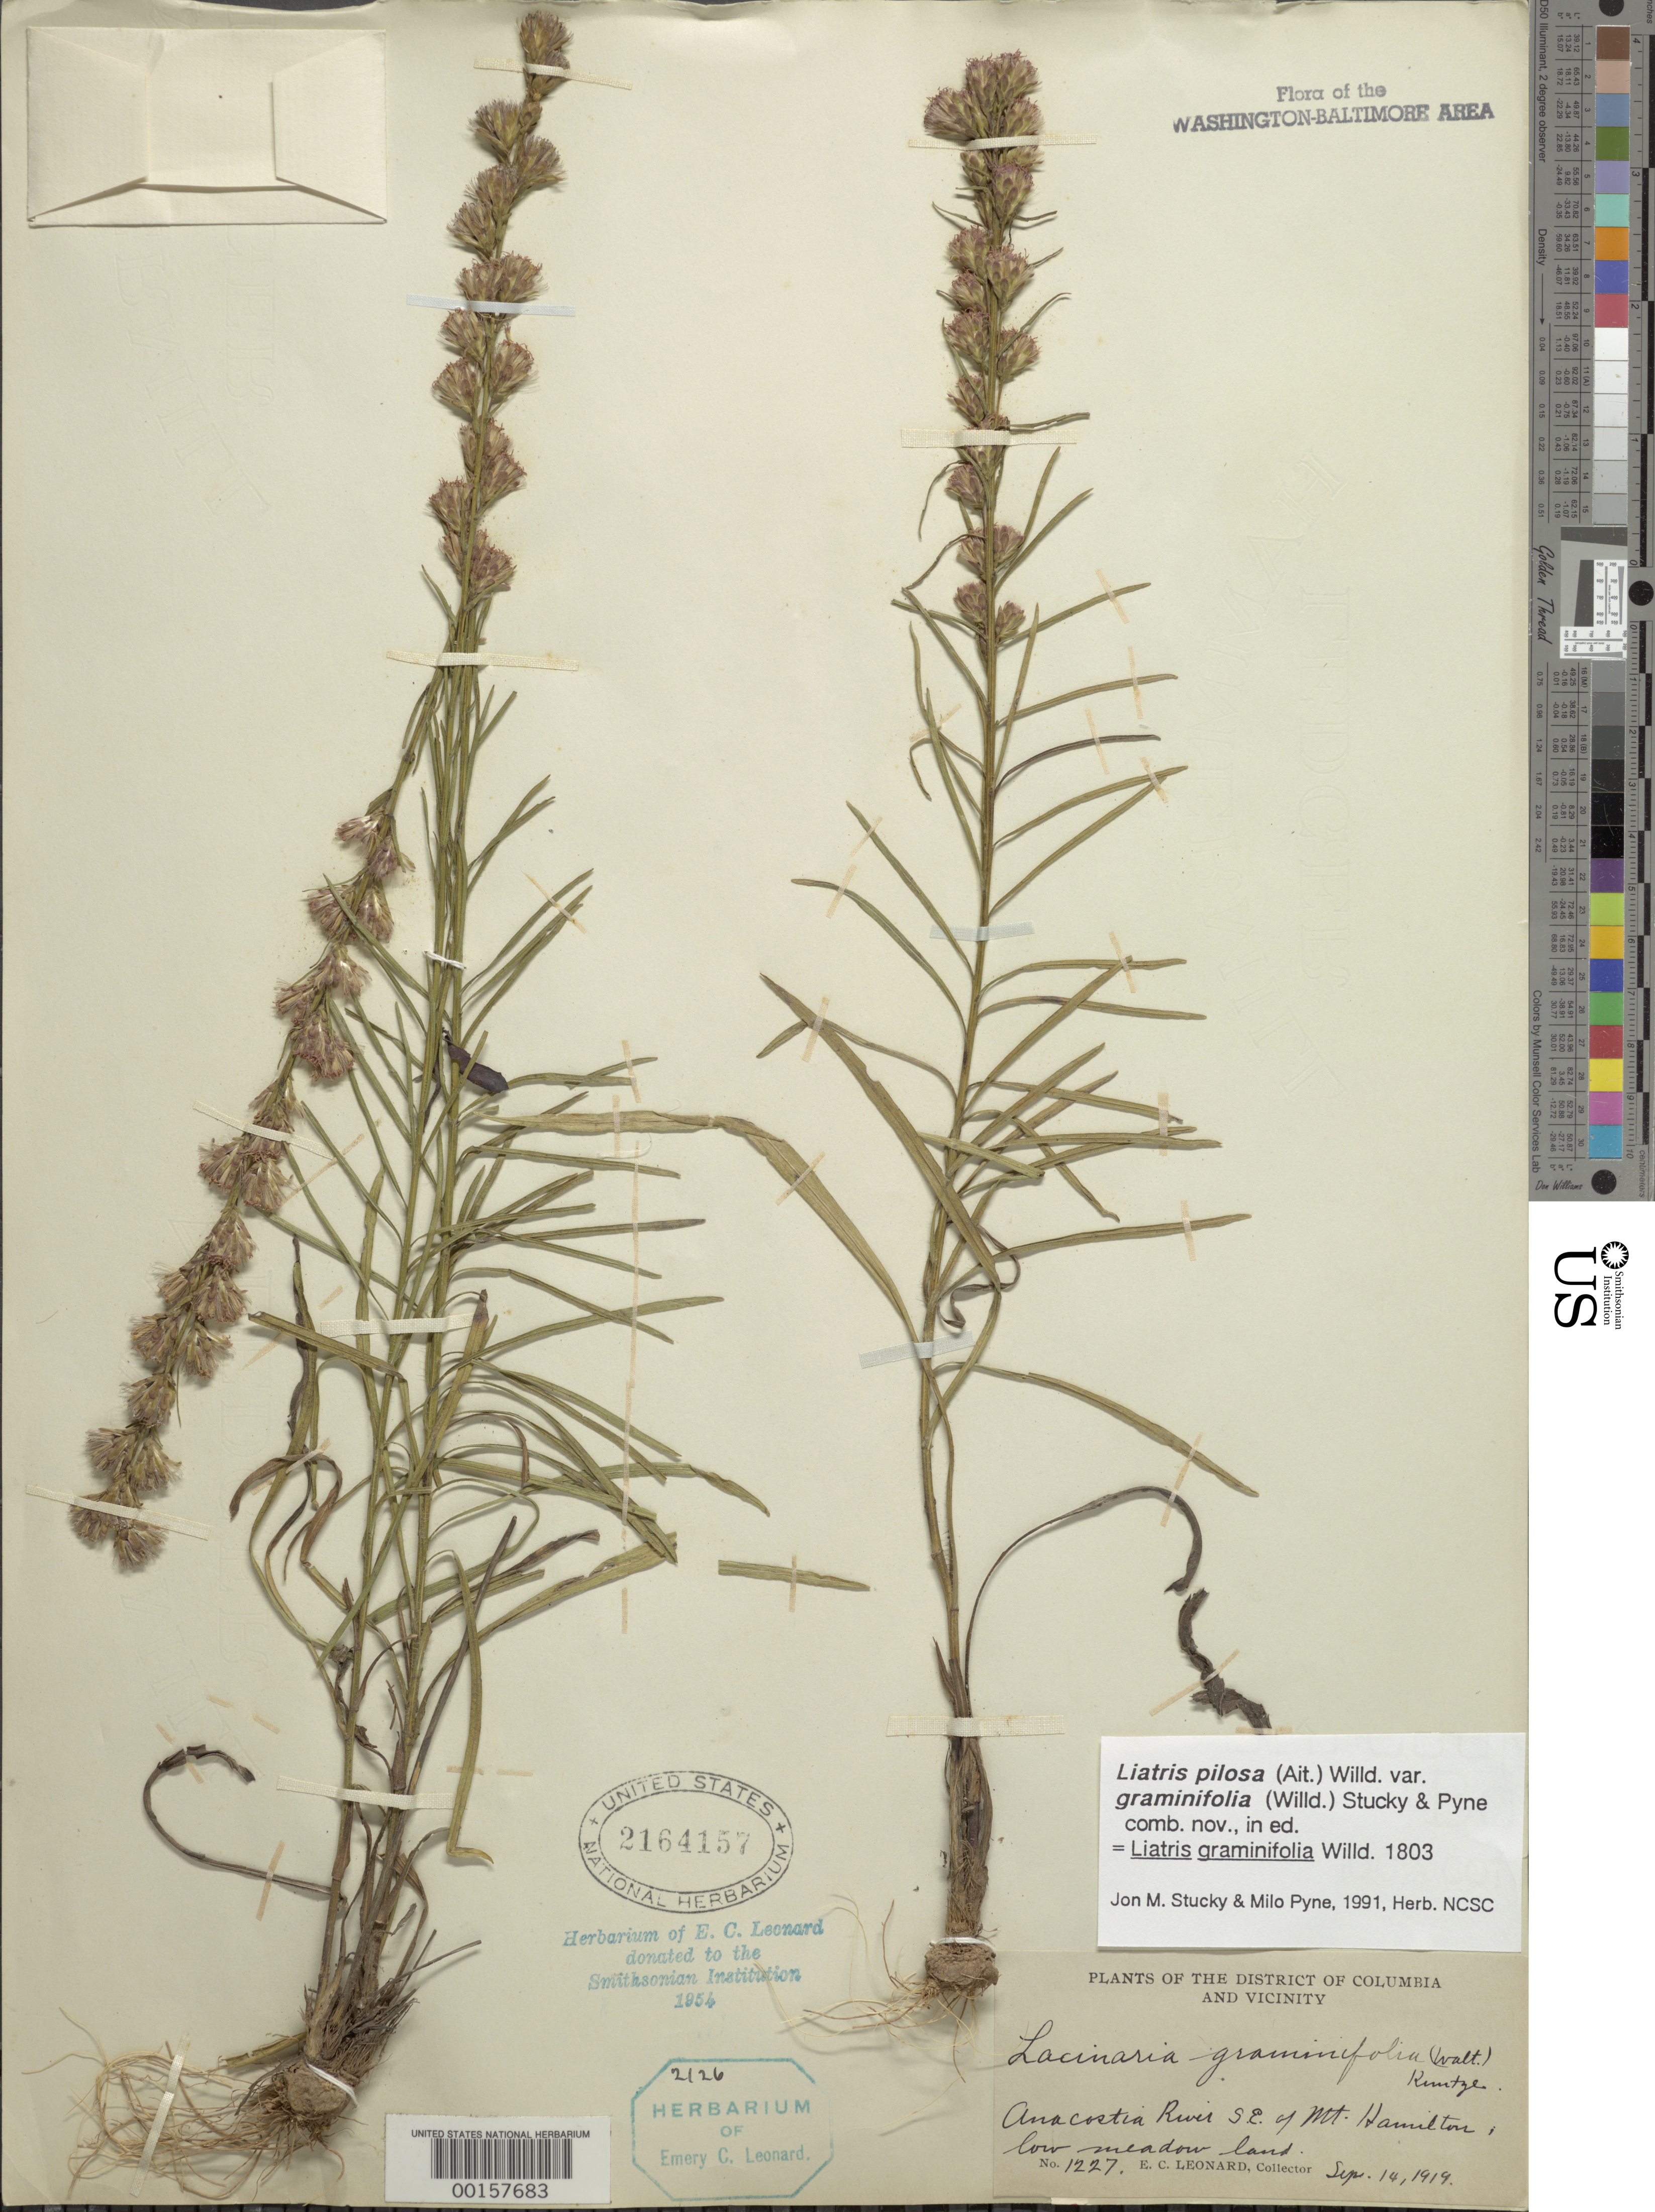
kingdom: Plantae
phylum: Tracheophyta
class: Magnoliopsida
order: Asterales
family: Asteraceae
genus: Liatris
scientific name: Liatris pilosa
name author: (Aiton) Willd.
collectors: E. C. Leonard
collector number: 1227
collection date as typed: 14 Sep 1919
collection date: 1919-09-14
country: United States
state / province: District of Columbia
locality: Anacostia River SE of Mount Hamilton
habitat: Low meadow land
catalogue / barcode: US 2164157